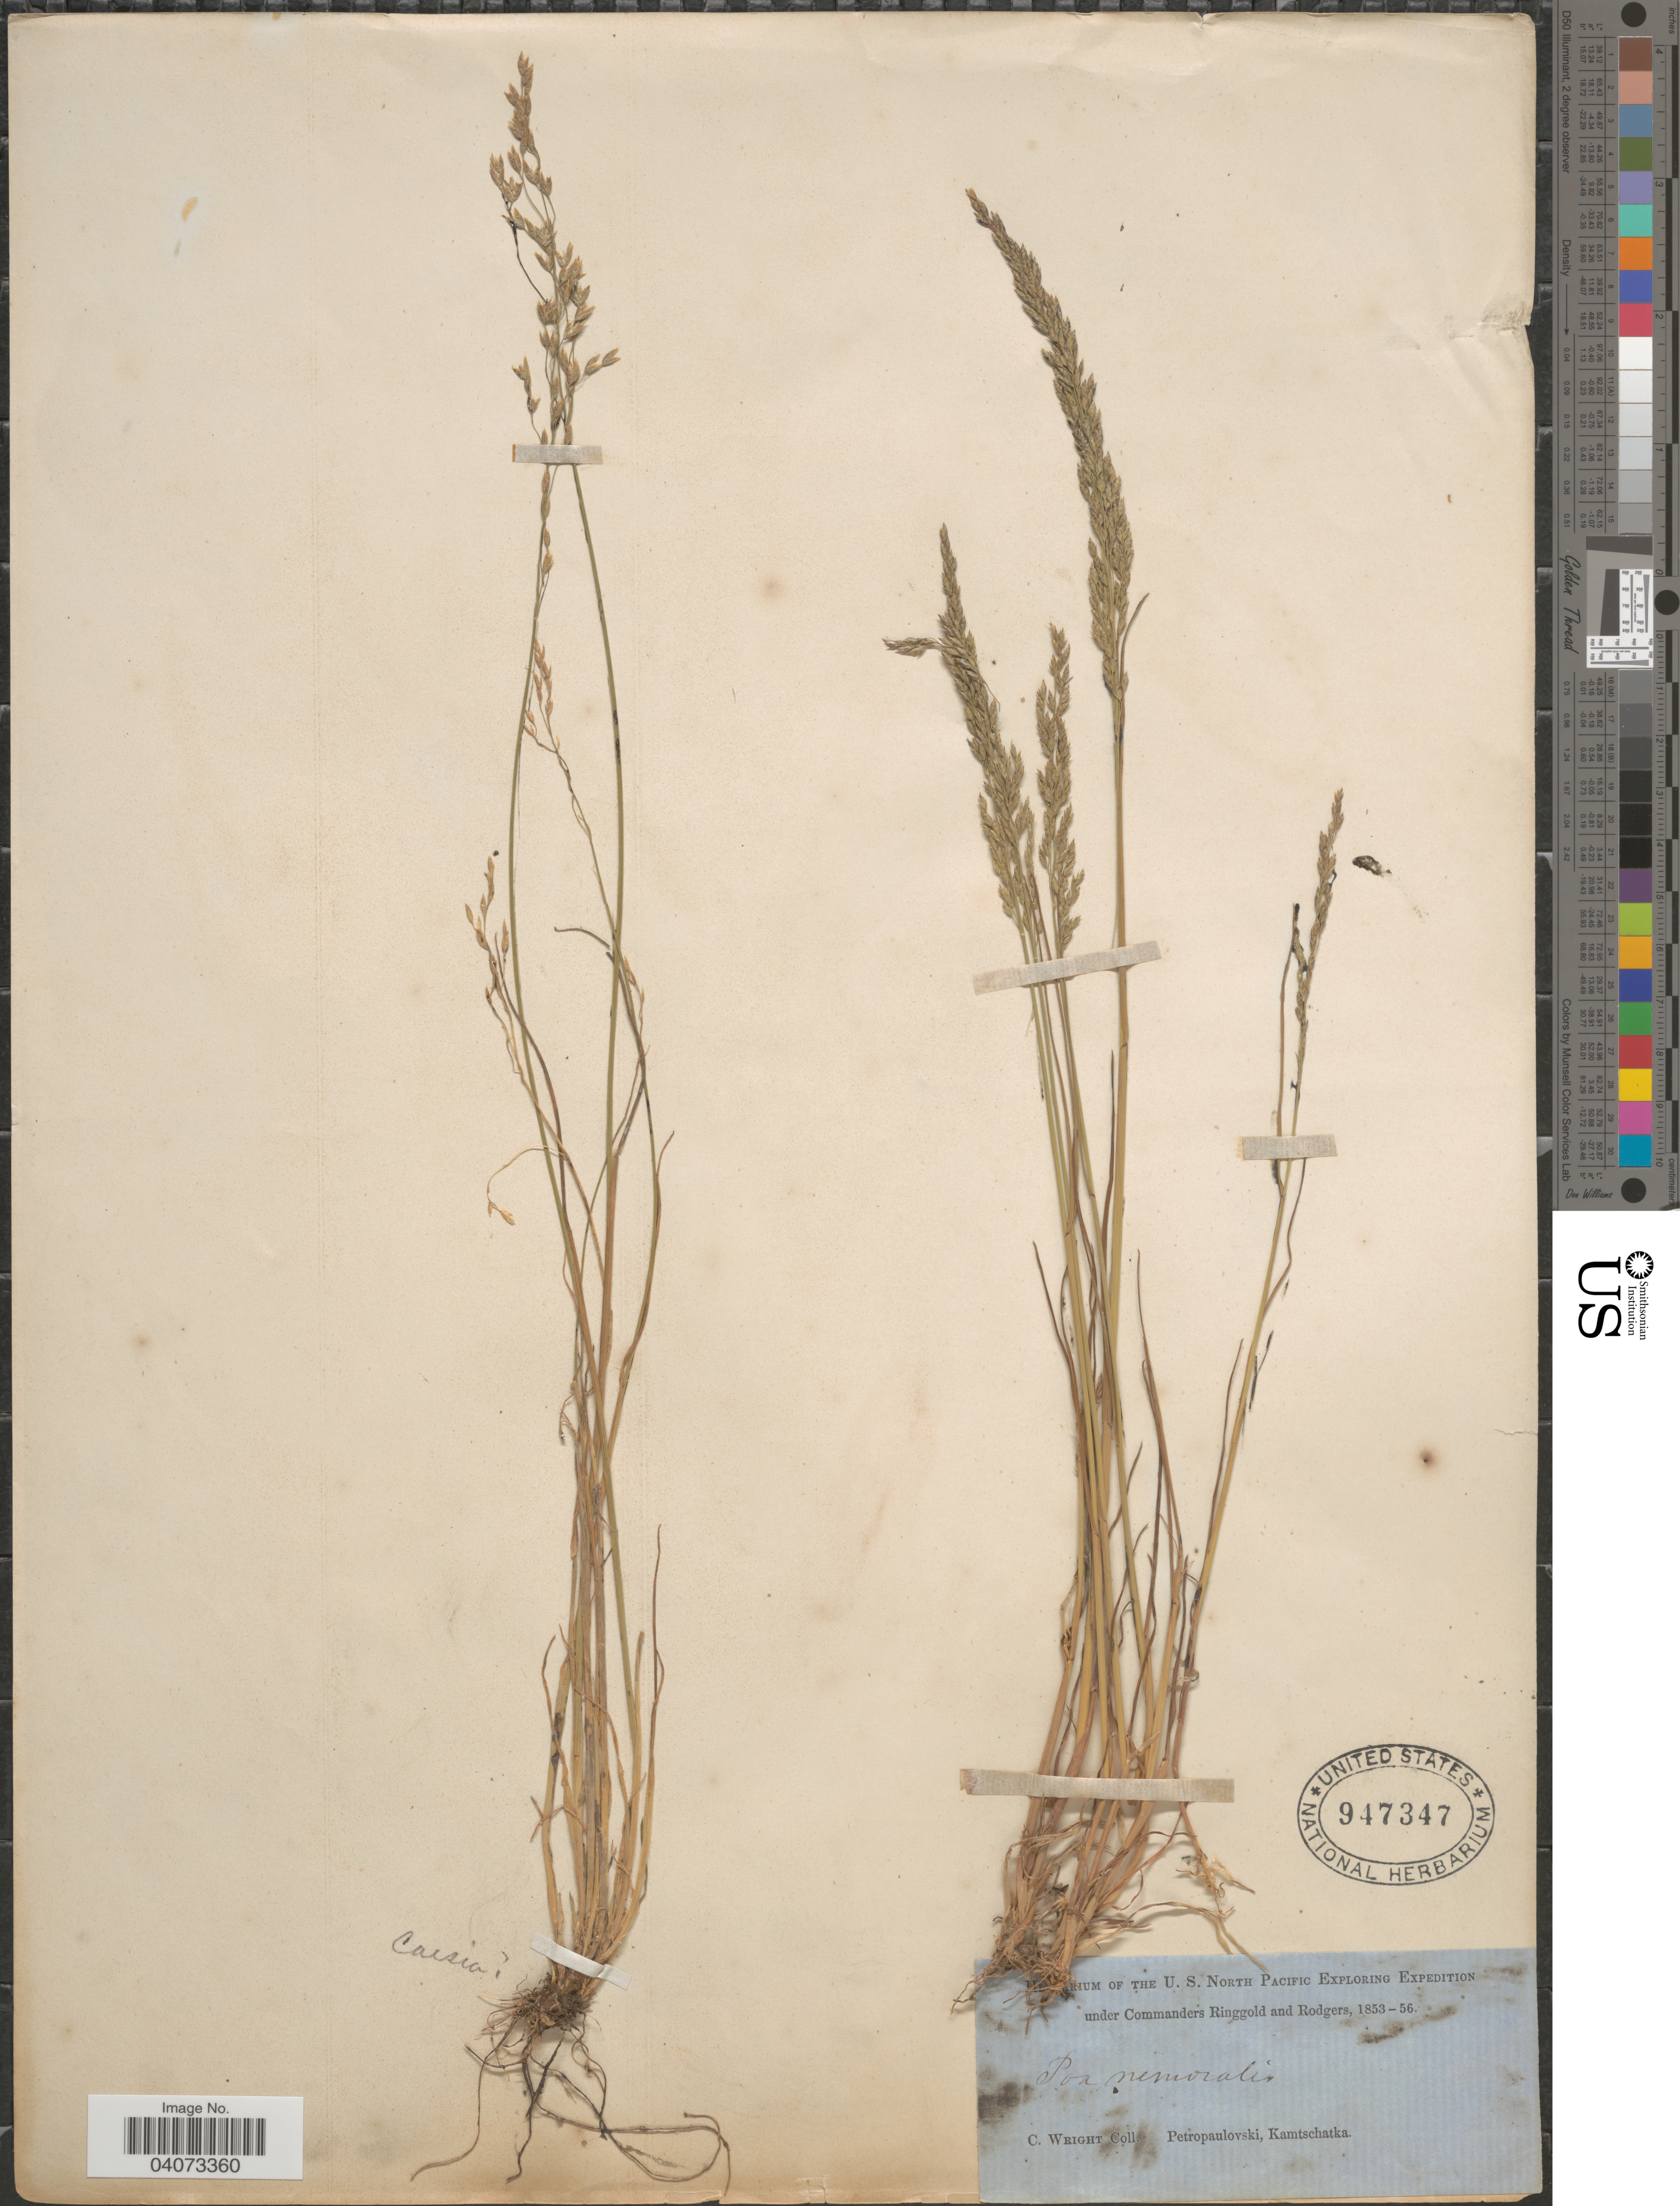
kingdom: Plantae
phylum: Tracheophyta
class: Liliopsida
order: Poales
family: Poaceae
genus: Poa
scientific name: Poa glauca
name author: Vahl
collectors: C. Wright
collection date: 1853/1856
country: Russian Federation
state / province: Kamchatka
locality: Herbarium of The U.S. North Pacific Expoloring Expedition under Commanders Ringgold and Rodgers, 1853-56. Petropaulovski, Kamtschatka.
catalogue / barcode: US 947347